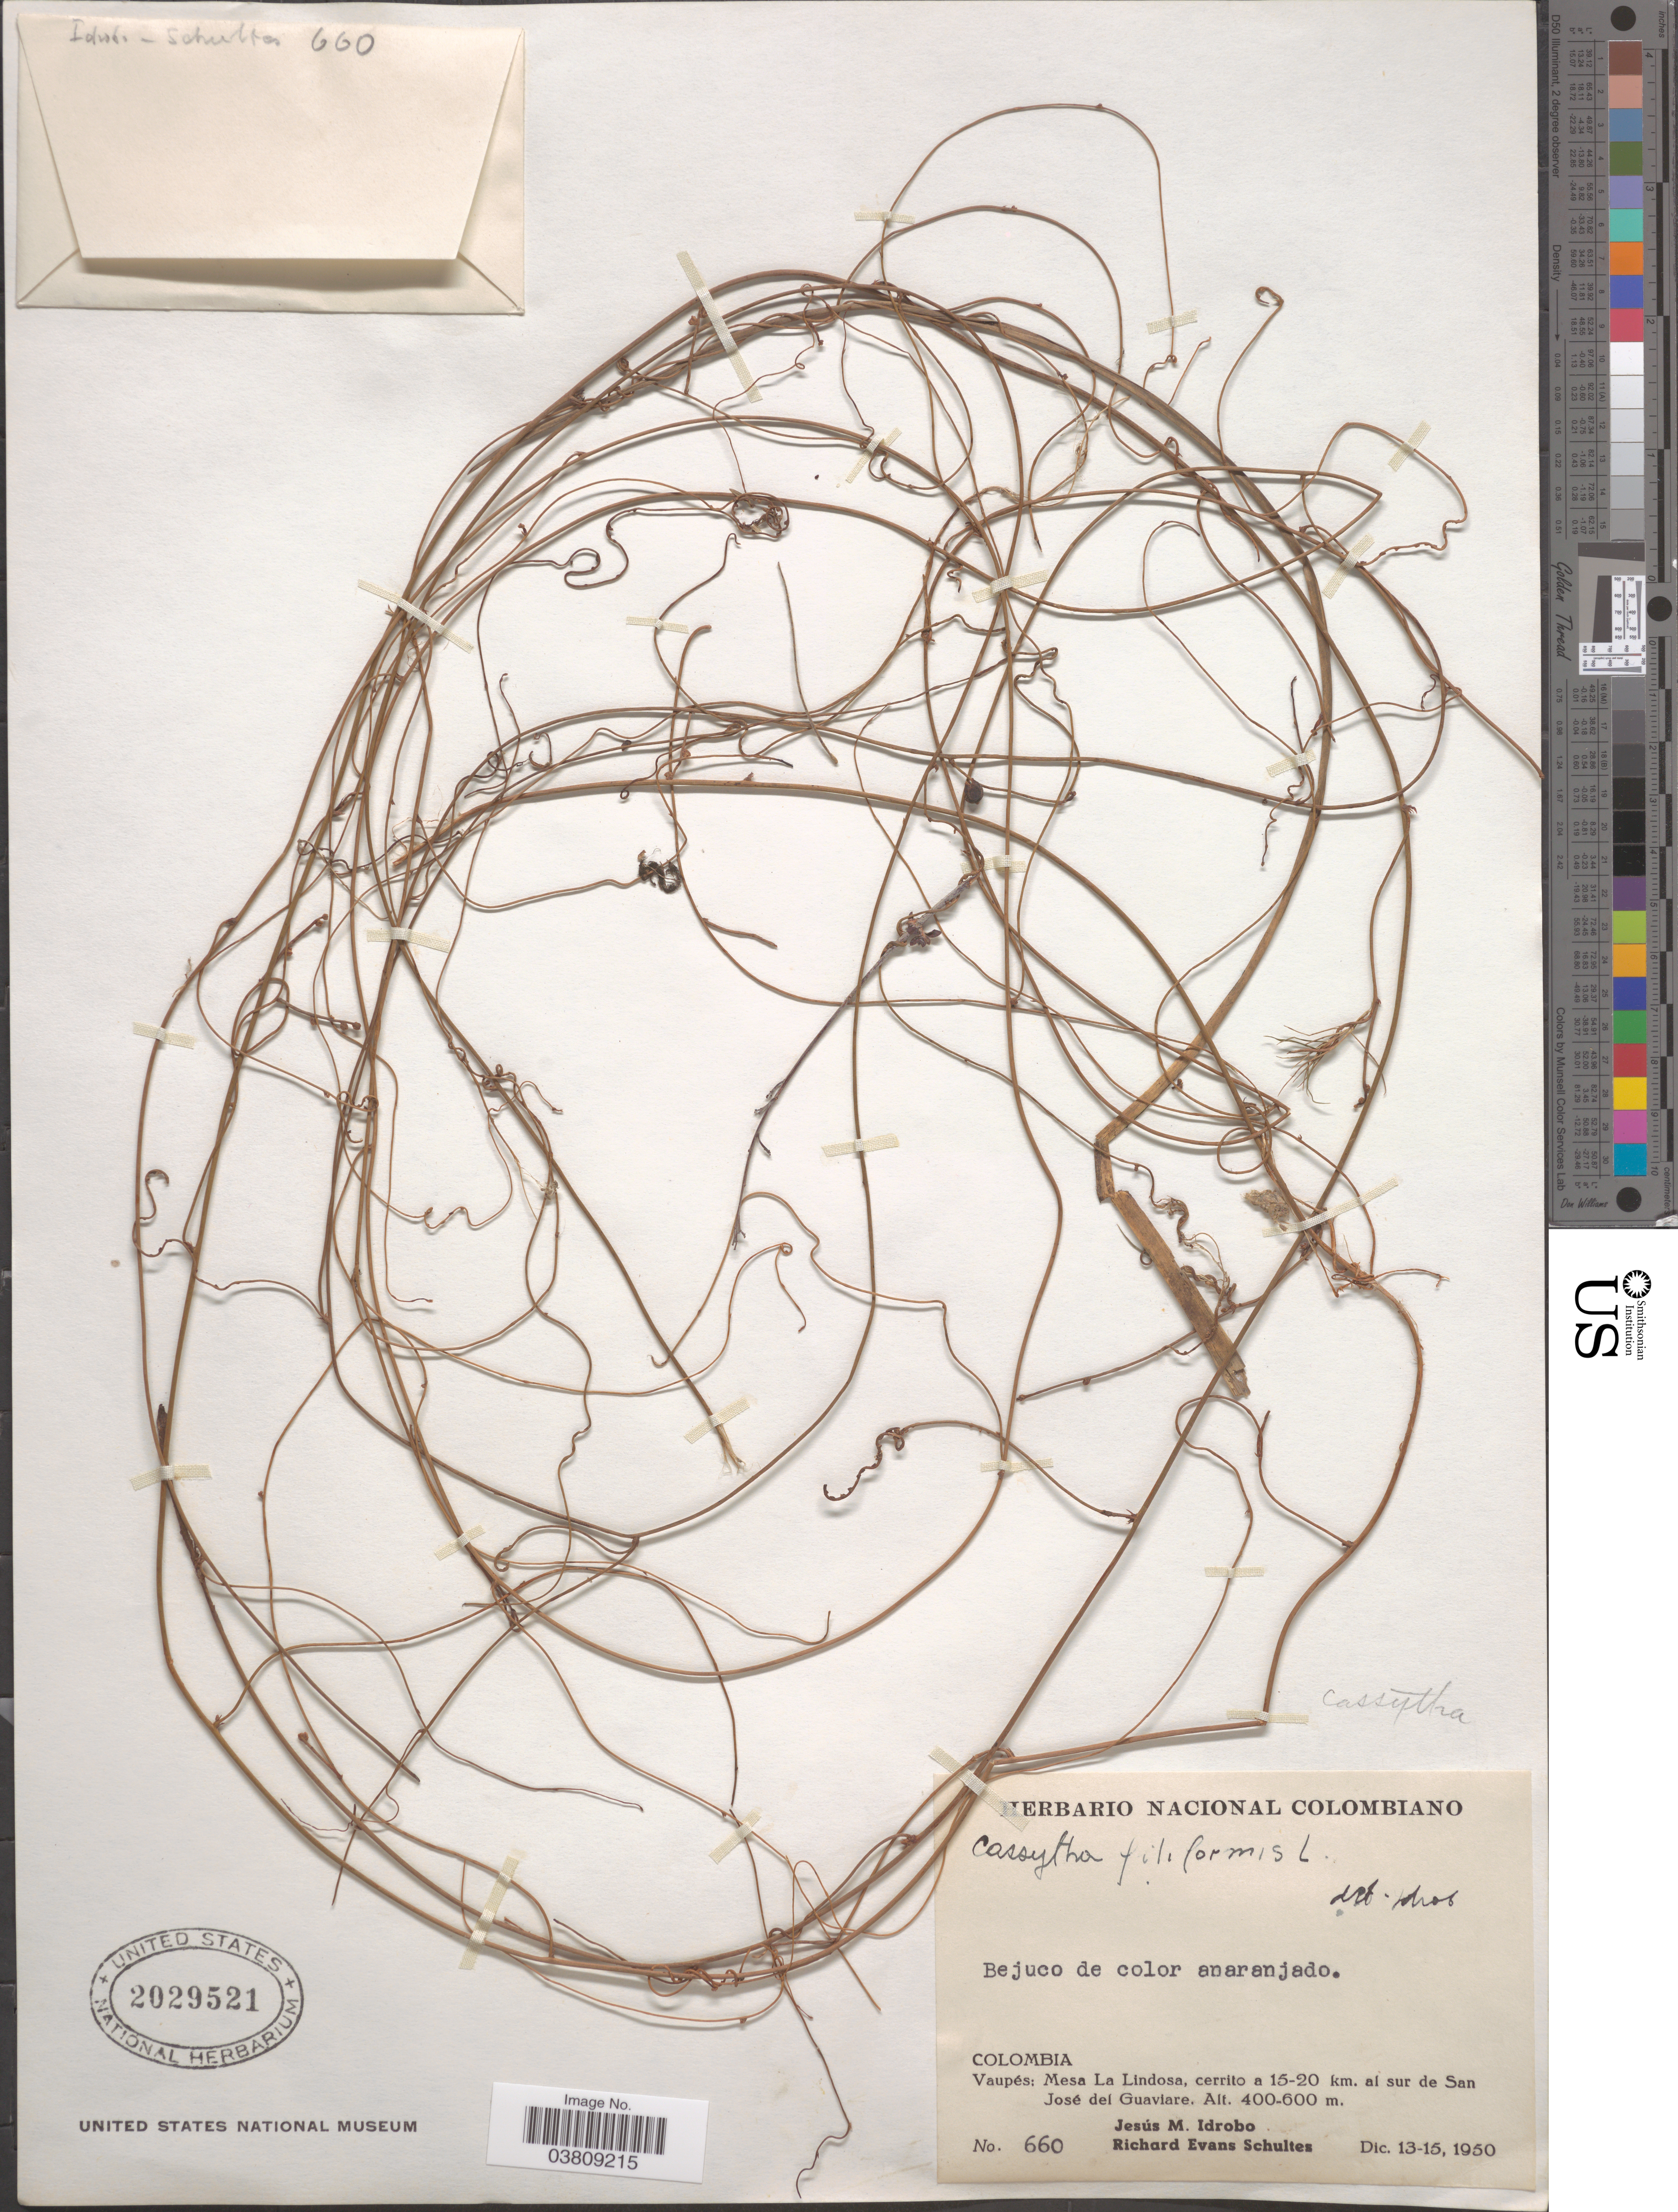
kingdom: Plantae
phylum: Tracheophyta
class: Magnoliopsida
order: Laurales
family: Lauraceae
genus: Cassytha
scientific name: Cassytha filiformis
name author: L.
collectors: J. M. Idrobo & R. E. Schultes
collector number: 660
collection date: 1950-12-13/1950-12-15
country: Colombia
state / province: Vaupés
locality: Mesa La Lindosa, cerrito a 15-20 km. al sur de San José del Guaviare.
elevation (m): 400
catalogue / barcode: US 2029521